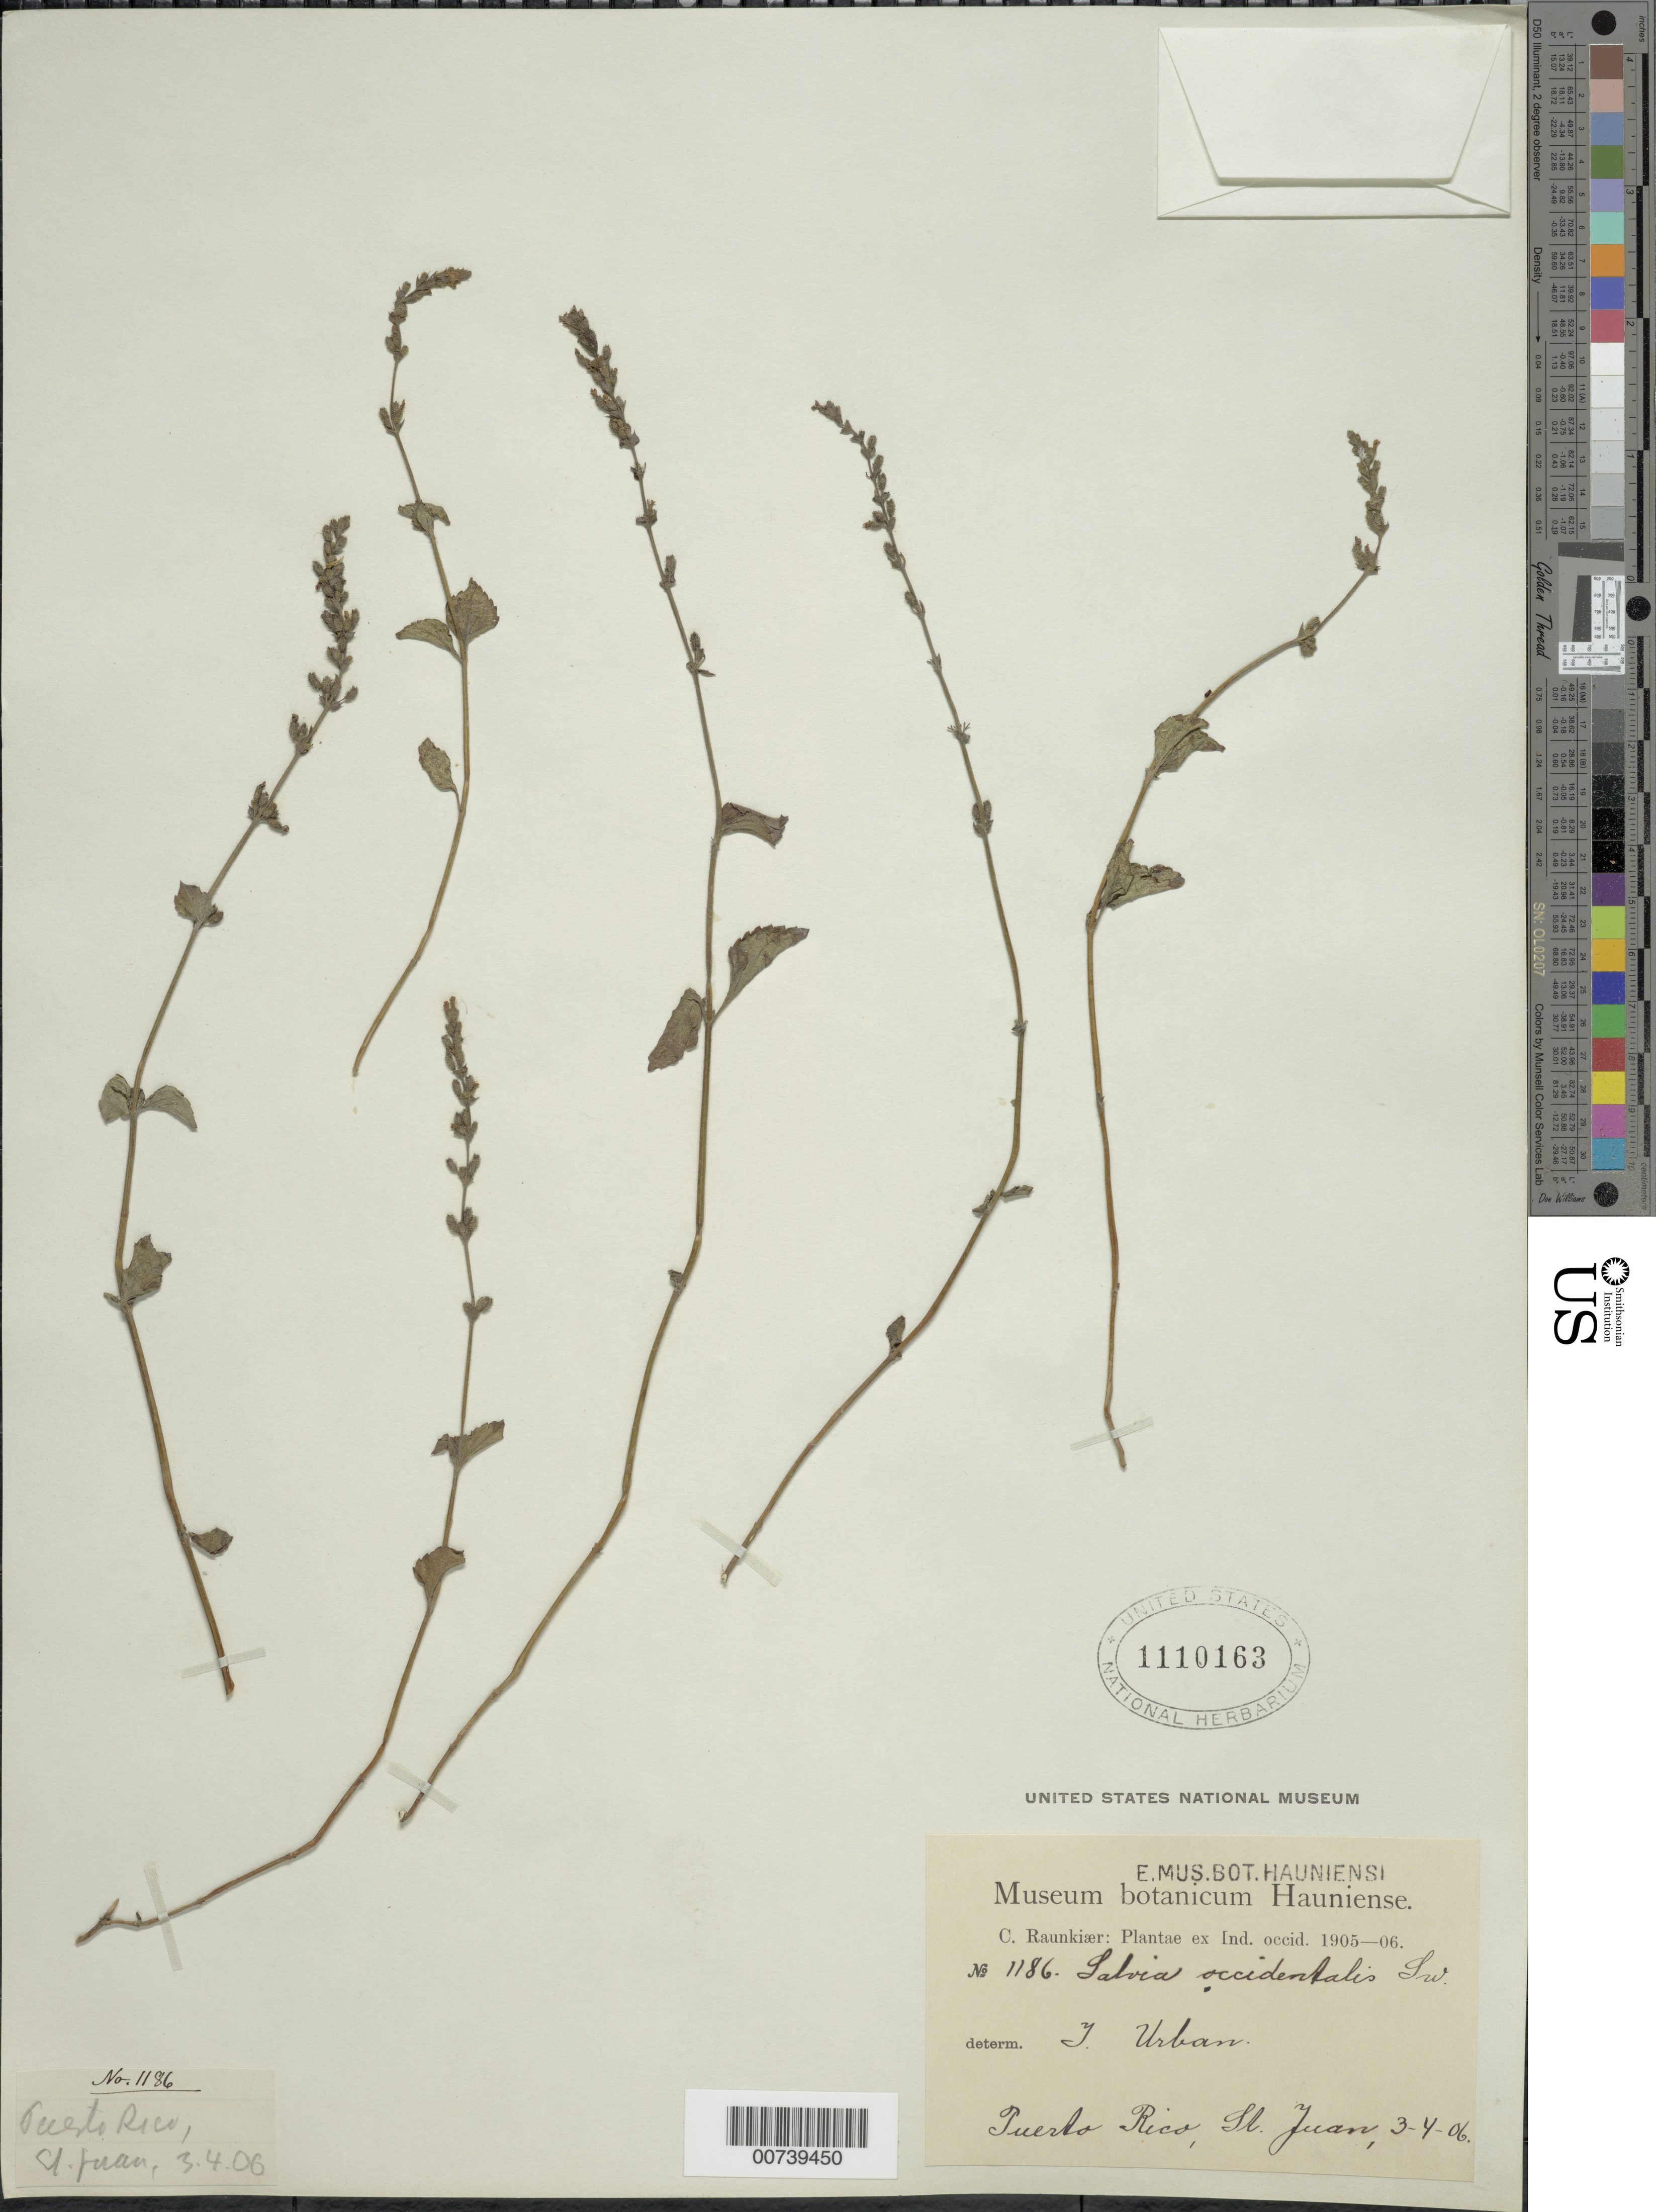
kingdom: Plantae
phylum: Tracheophyta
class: Magnoliopsida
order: Lamiales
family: Lamiaceae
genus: Salvia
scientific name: Salvia occidentalis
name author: Sw.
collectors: C. Raunkiær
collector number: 1186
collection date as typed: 03 Apr 1906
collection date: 1906-04-03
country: Puerto Rico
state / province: San Juan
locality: San Juan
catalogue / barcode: US 1110163